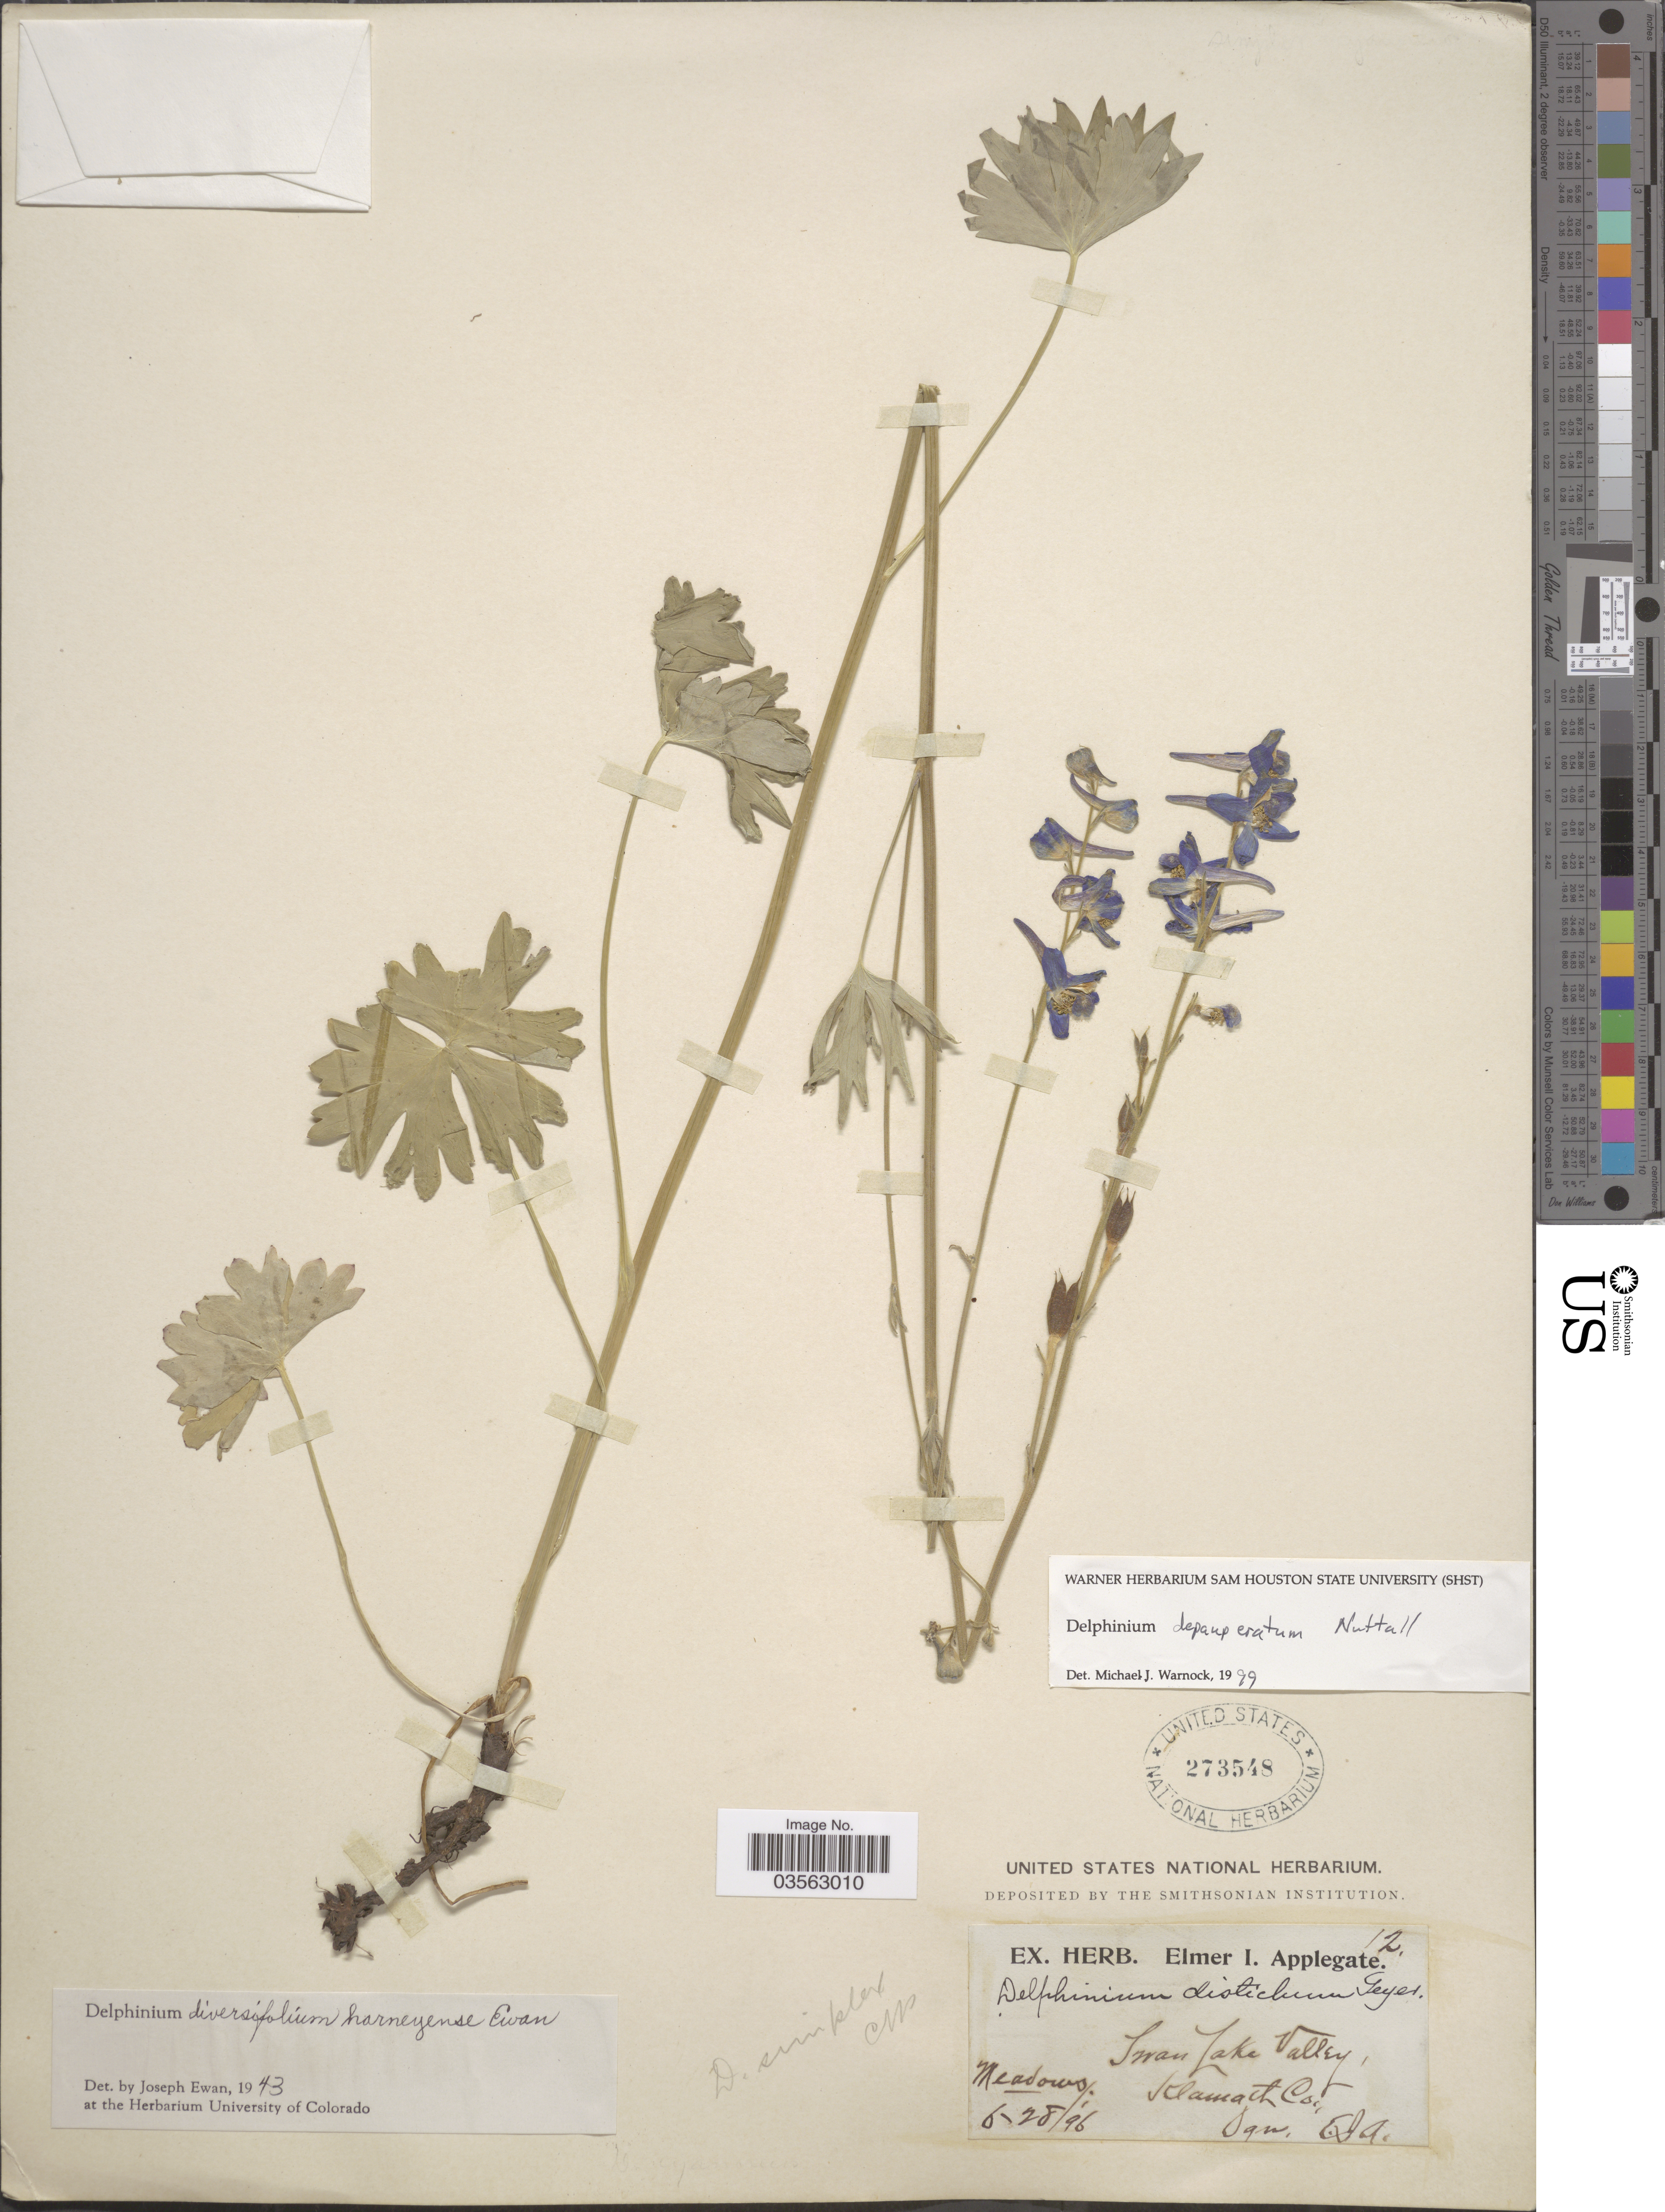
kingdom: Plantae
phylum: Tracheophyta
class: Magnoliopsida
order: Ranunculales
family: Ranunculaceae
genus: Delphinium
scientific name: Delphinium depauperatum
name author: Nutt.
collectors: E. I. Applegate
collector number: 12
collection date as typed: Transcribed d/m/y: 28/6/96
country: United States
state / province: Oregon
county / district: Klamath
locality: Swan Lake Valley, Klamath Co., Ogn.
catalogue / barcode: US 273548